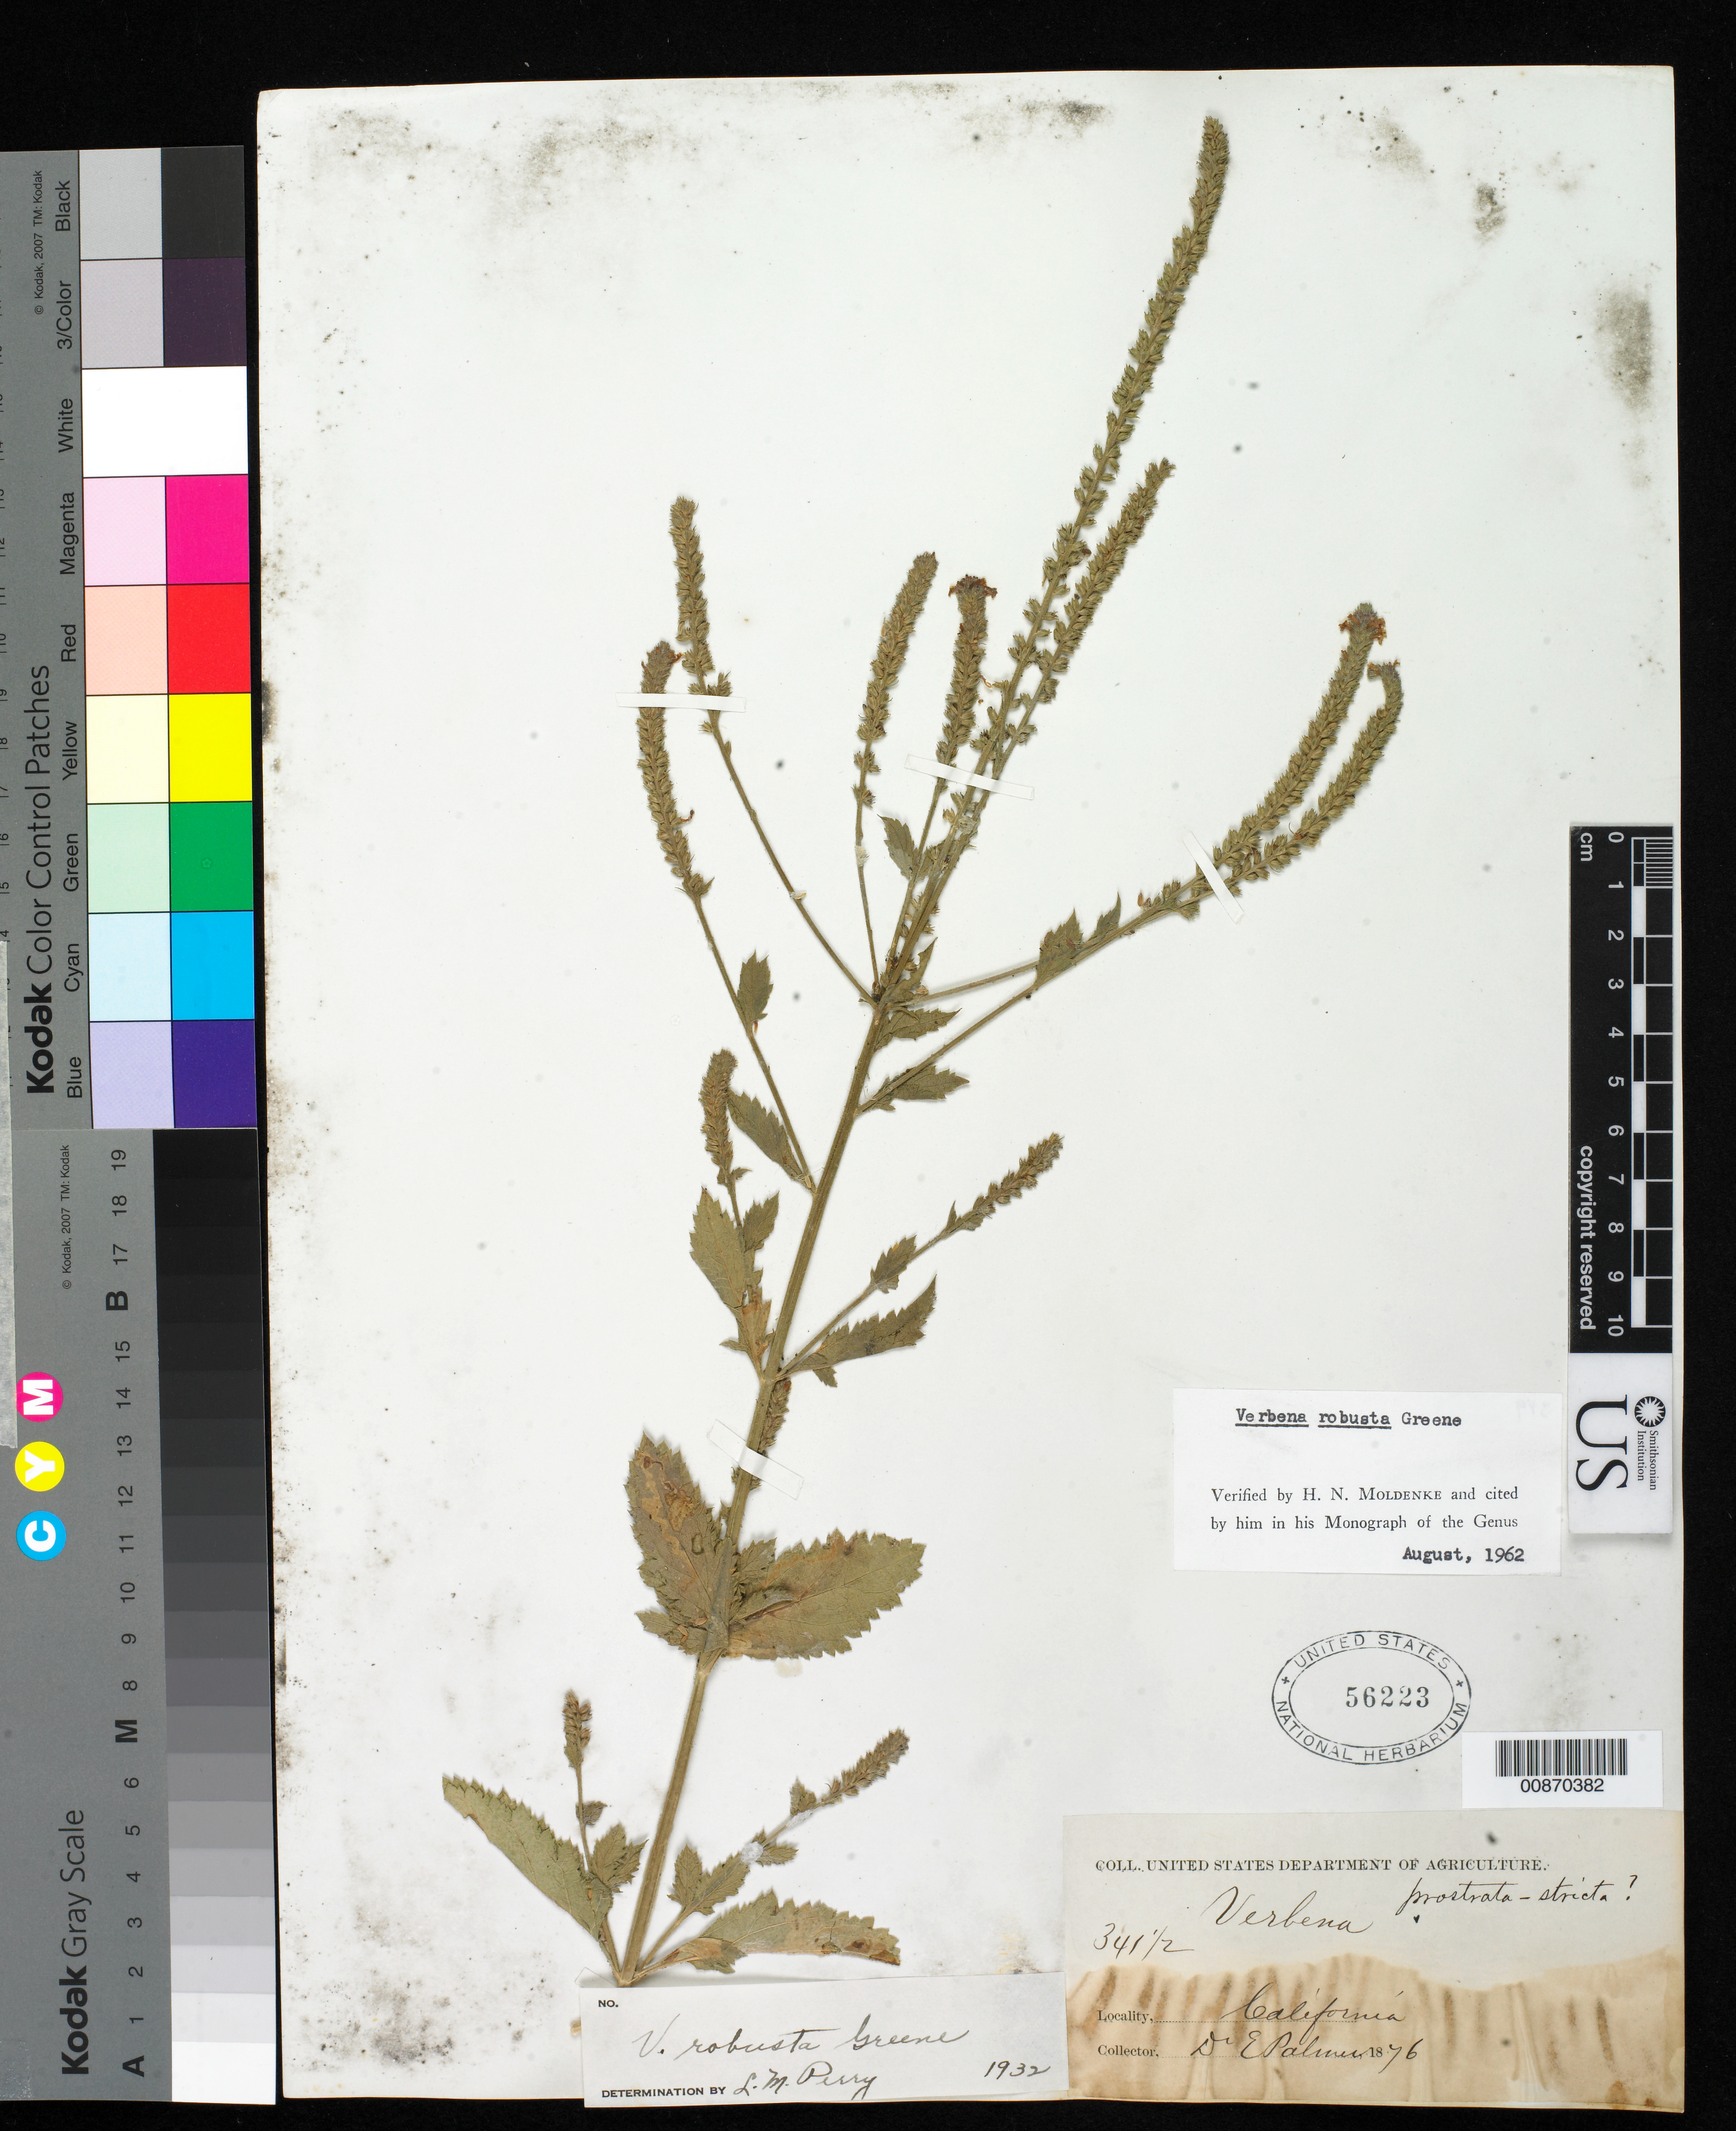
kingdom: Plantae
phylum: Tracheophyta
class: Magnoliopsida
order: Lamiales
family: Verbenaceae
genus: Verbena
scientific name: Verbena robusta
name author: Greene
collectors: E. Palmer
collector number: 341½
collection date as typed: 1876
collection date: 1876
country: United States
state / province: California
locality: California.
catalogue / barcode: US 56223